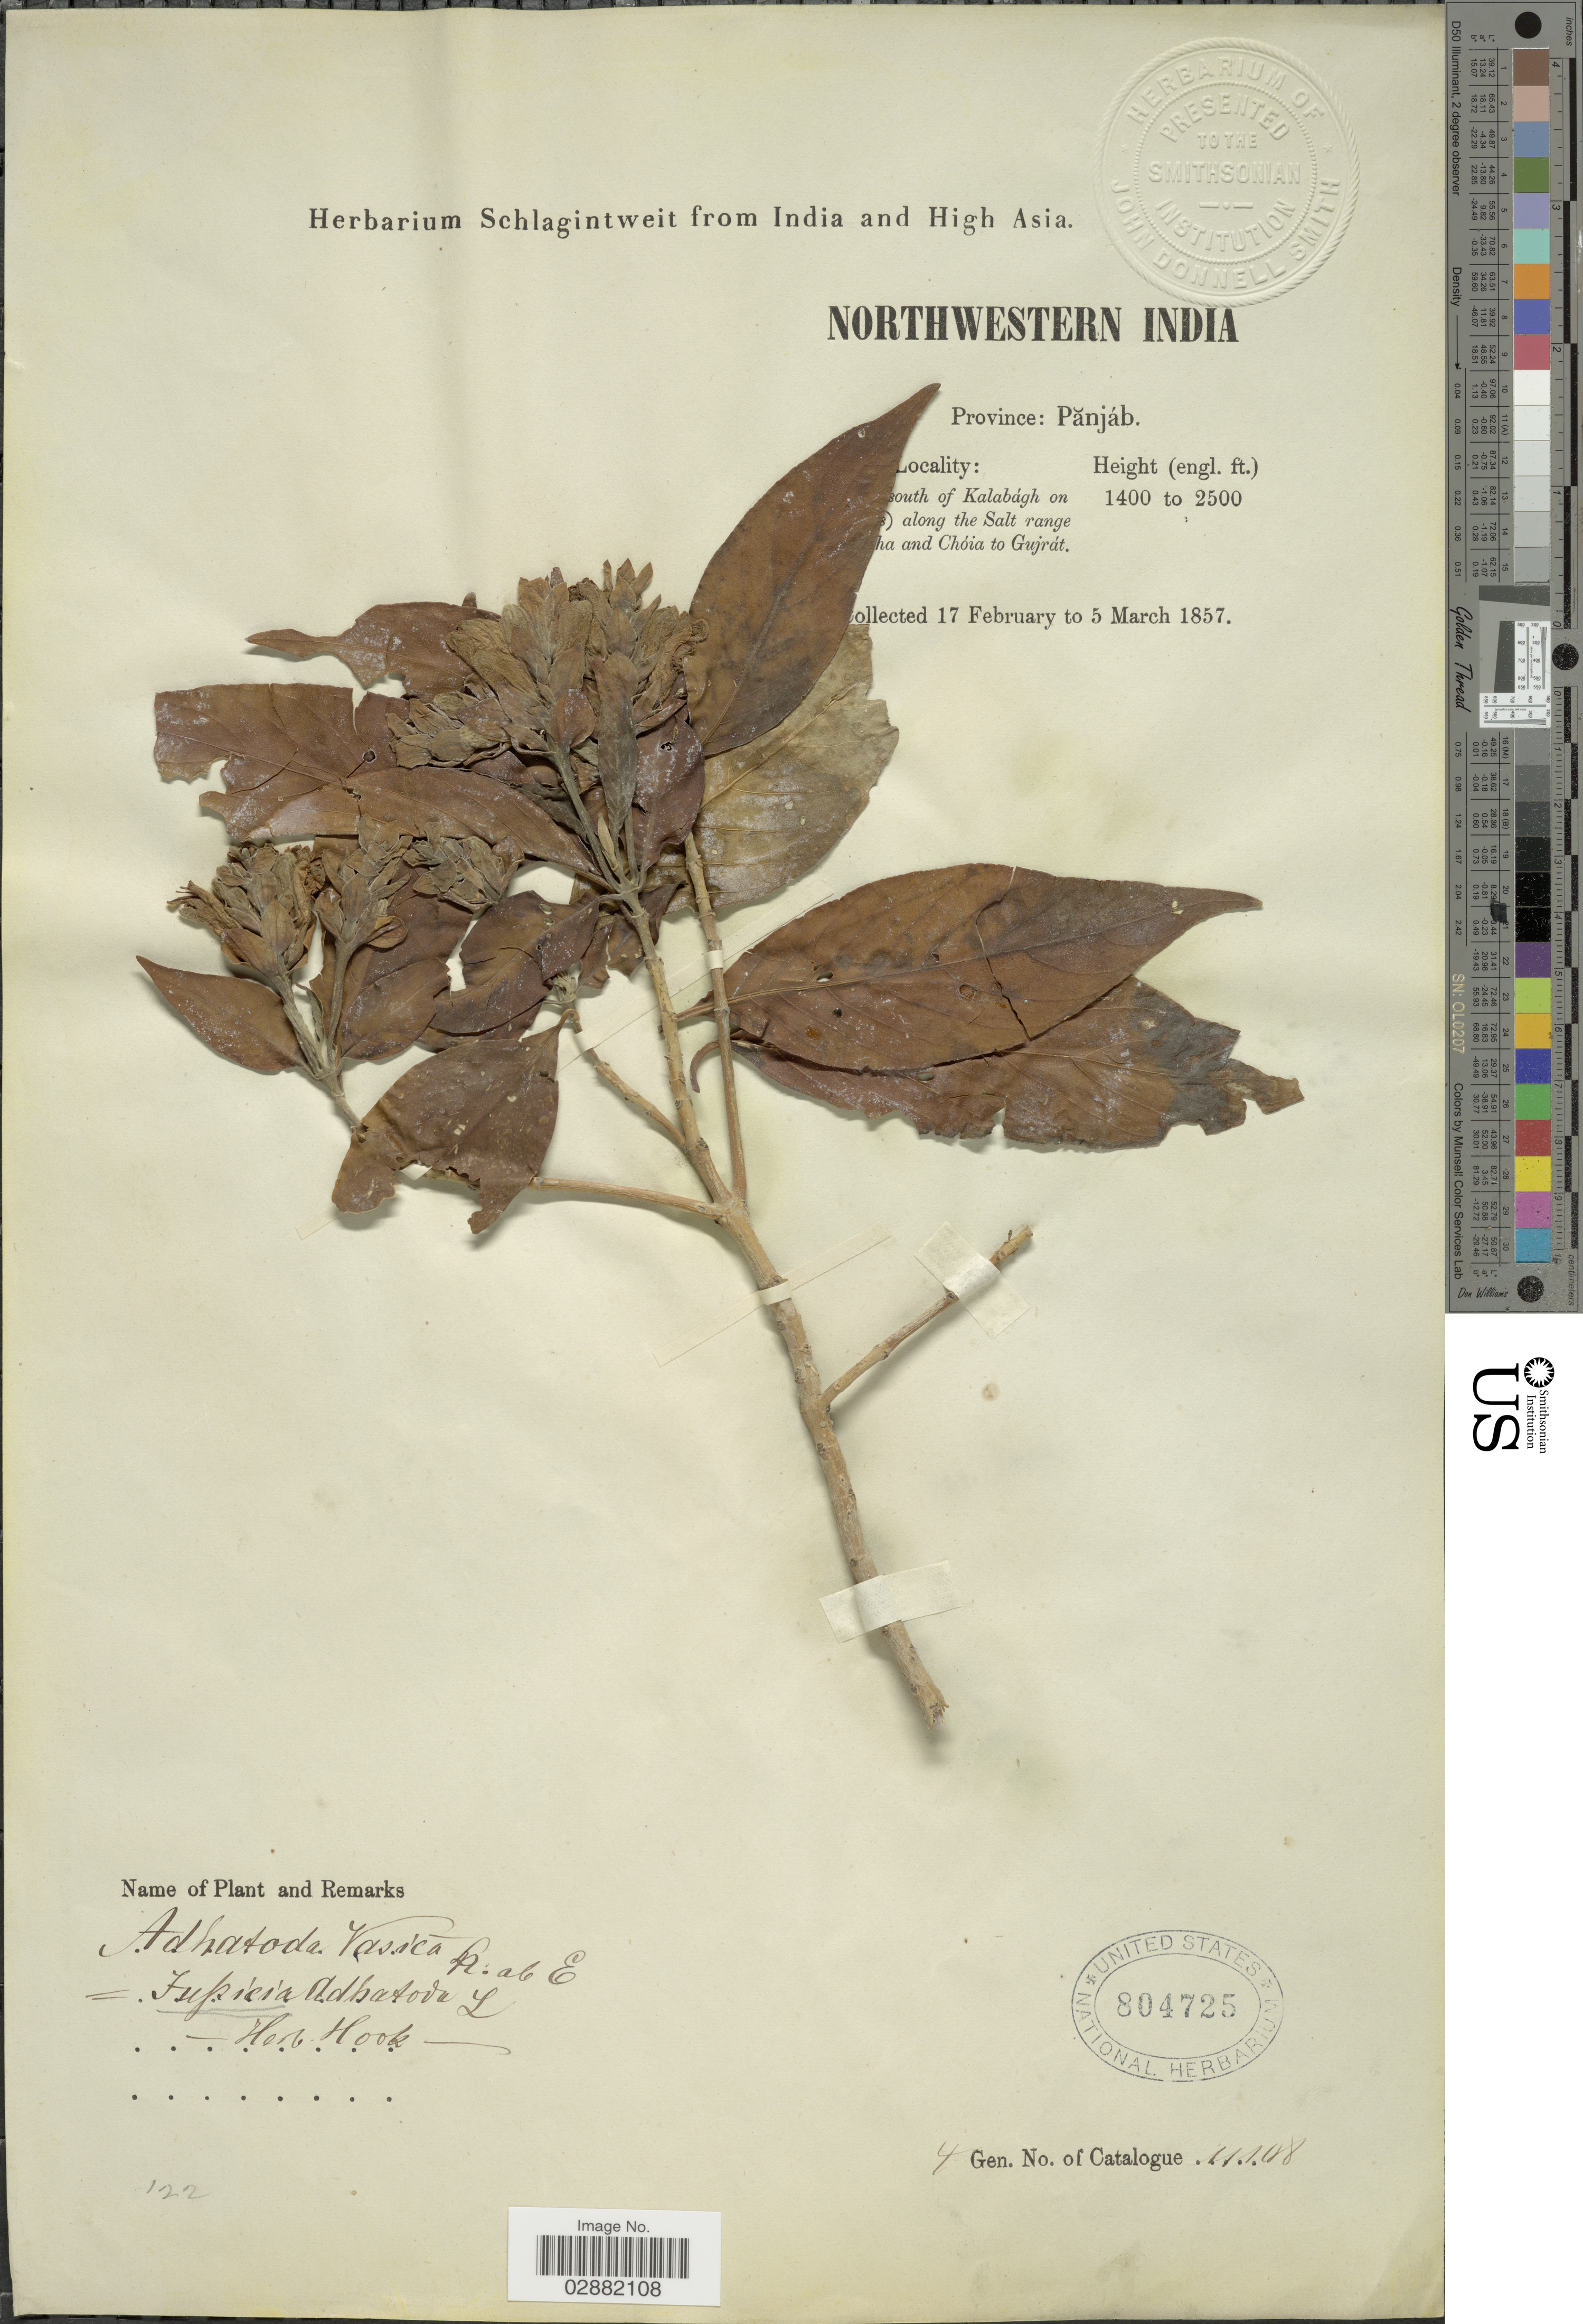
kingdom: Plantae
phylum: Tracheophyta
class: Magnoliopsida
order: Lamiales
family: Acanthaceae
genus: Justicia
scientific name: Justicia adhatoda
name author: L.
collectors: ex herb. Schlagintweit from India and High Asia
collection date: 1857-02-17/1857-03-05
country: India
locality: Northwestern India, Province, Panjáb, [illegible text] south of Kalabágh on [illegible text] along the Salt range [illegible text]ha and Chóia to Gujrát.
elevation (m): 427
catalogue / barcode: US 804725